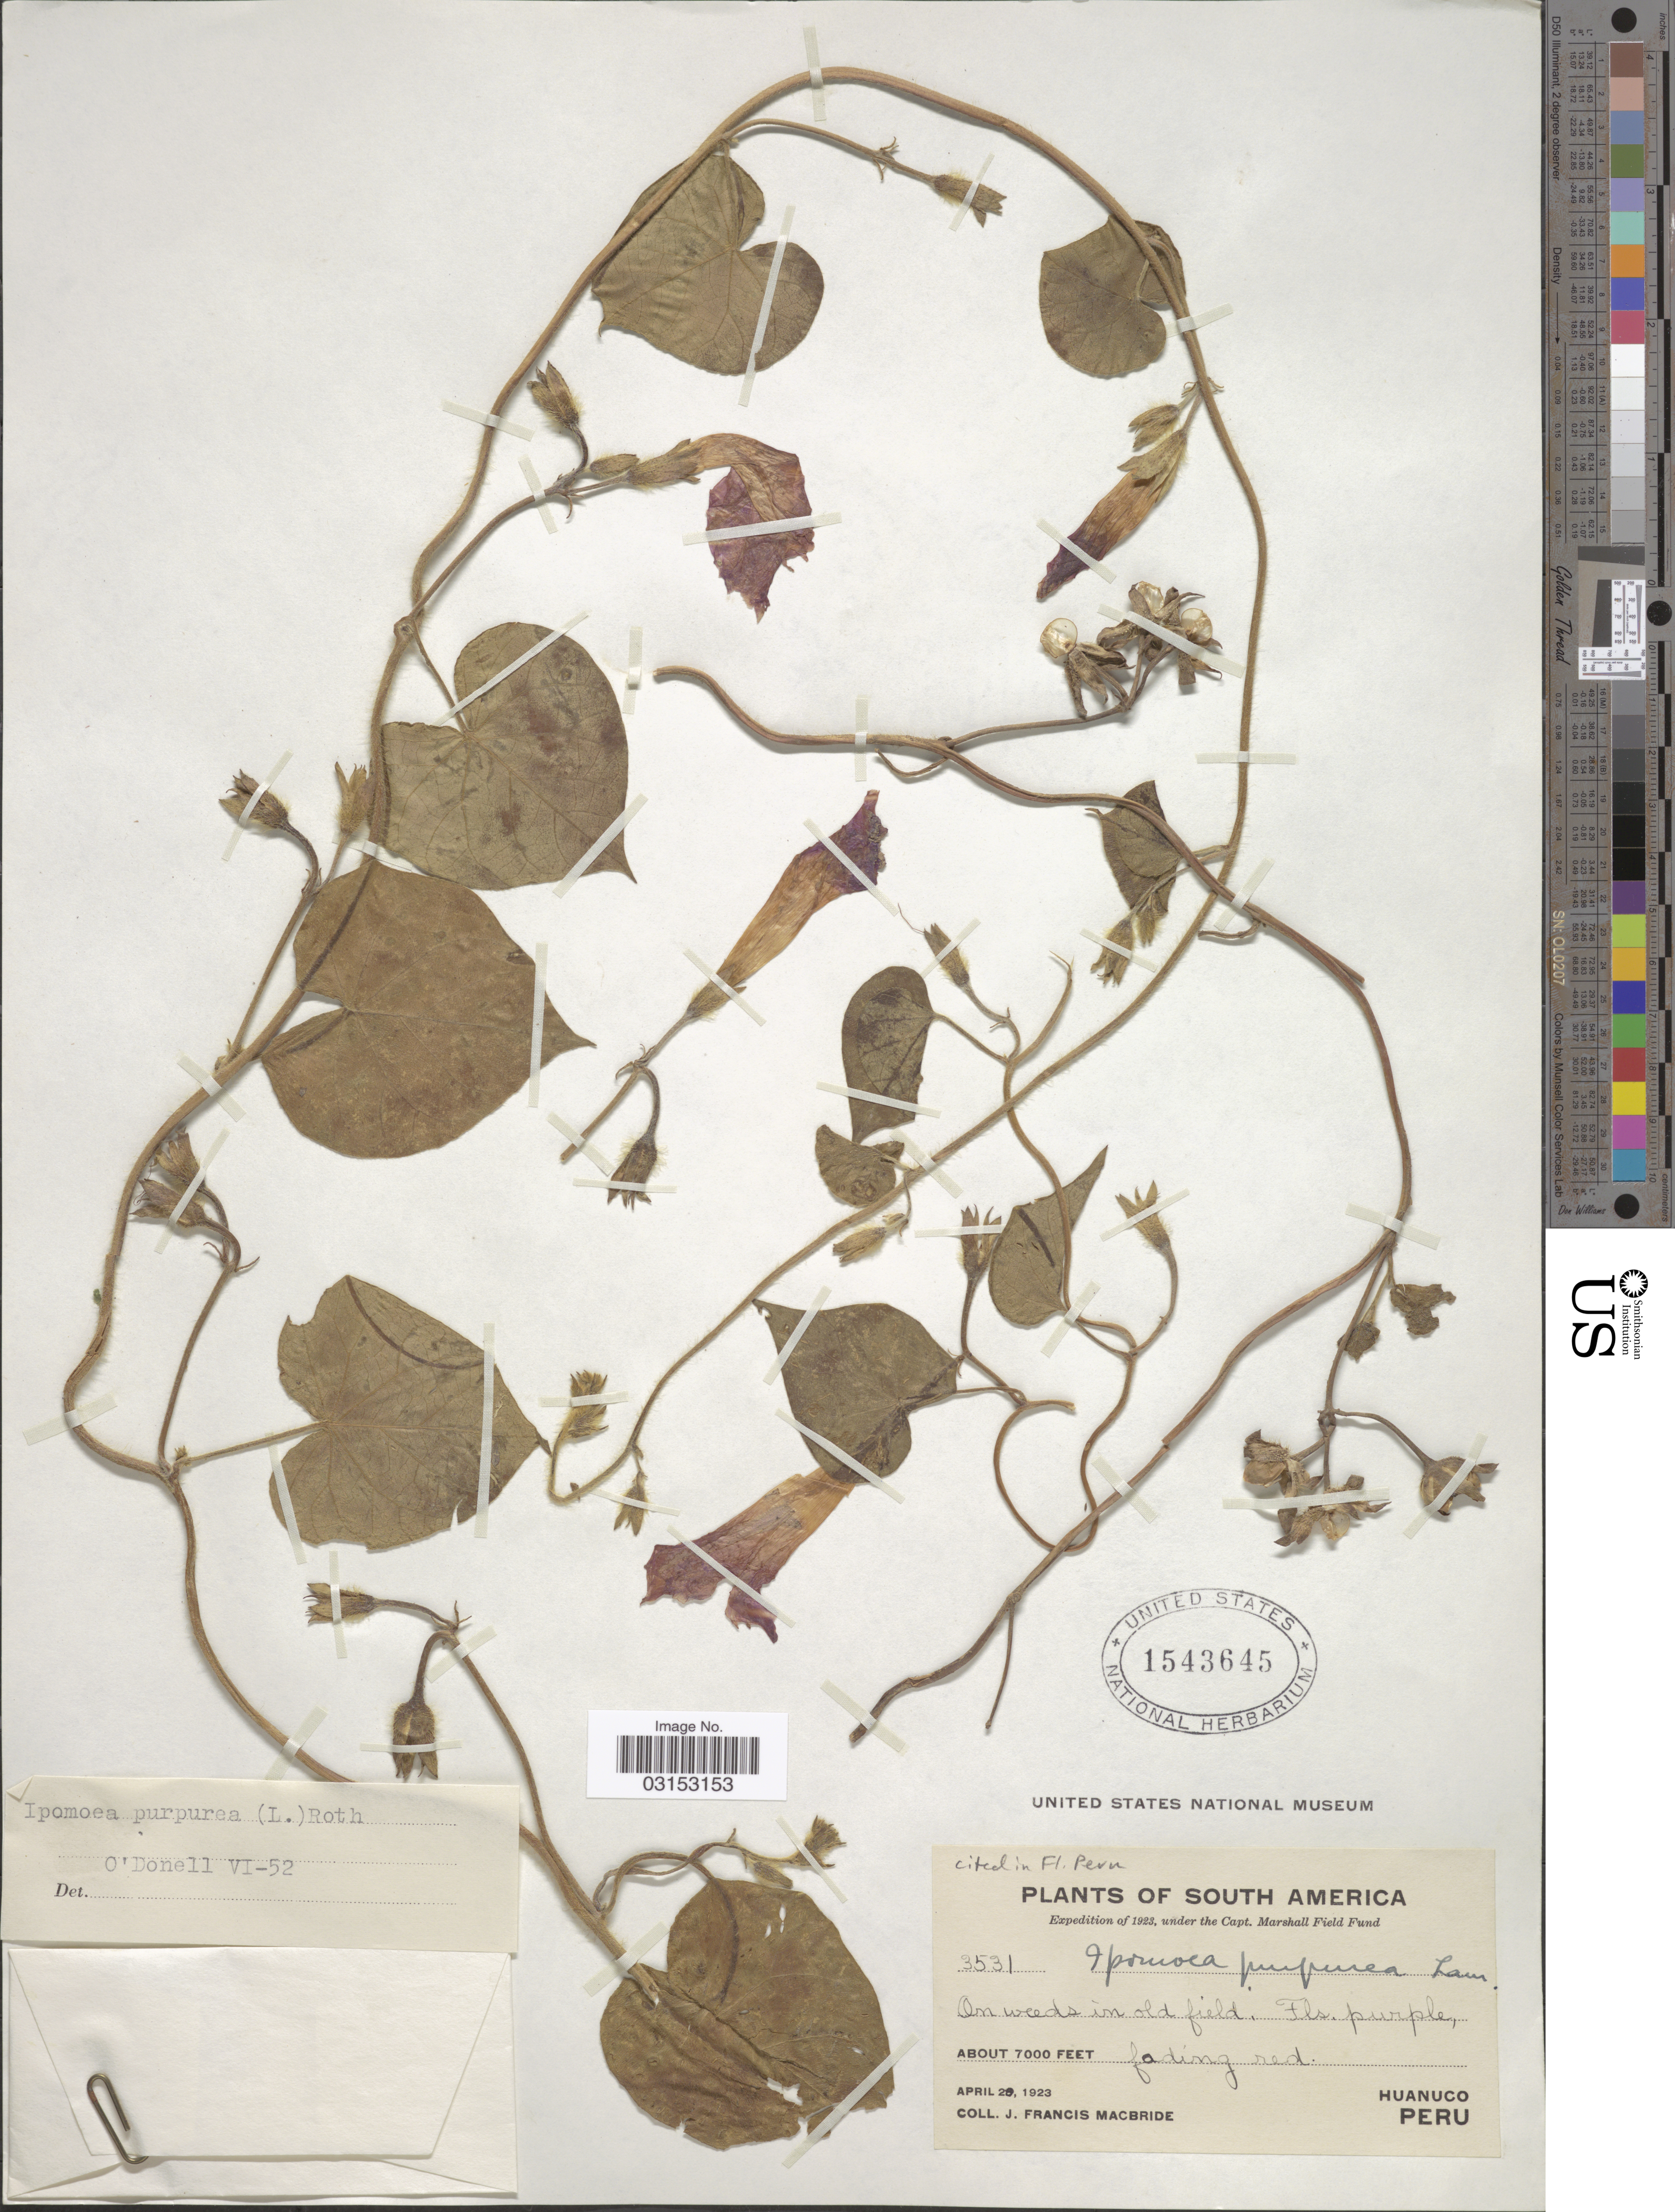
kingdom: Plantae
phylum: Tracheophyta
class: Magnoliopsida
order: Solanales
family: Convolvulaceae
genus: Ipomoea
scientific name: Ipomoea purpurea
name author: (L.) Roth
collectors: J. F. Macbride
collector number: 3531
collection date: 1923-04-20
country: Peru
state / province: Huánuco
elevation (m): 2134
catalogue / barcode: US 1543645